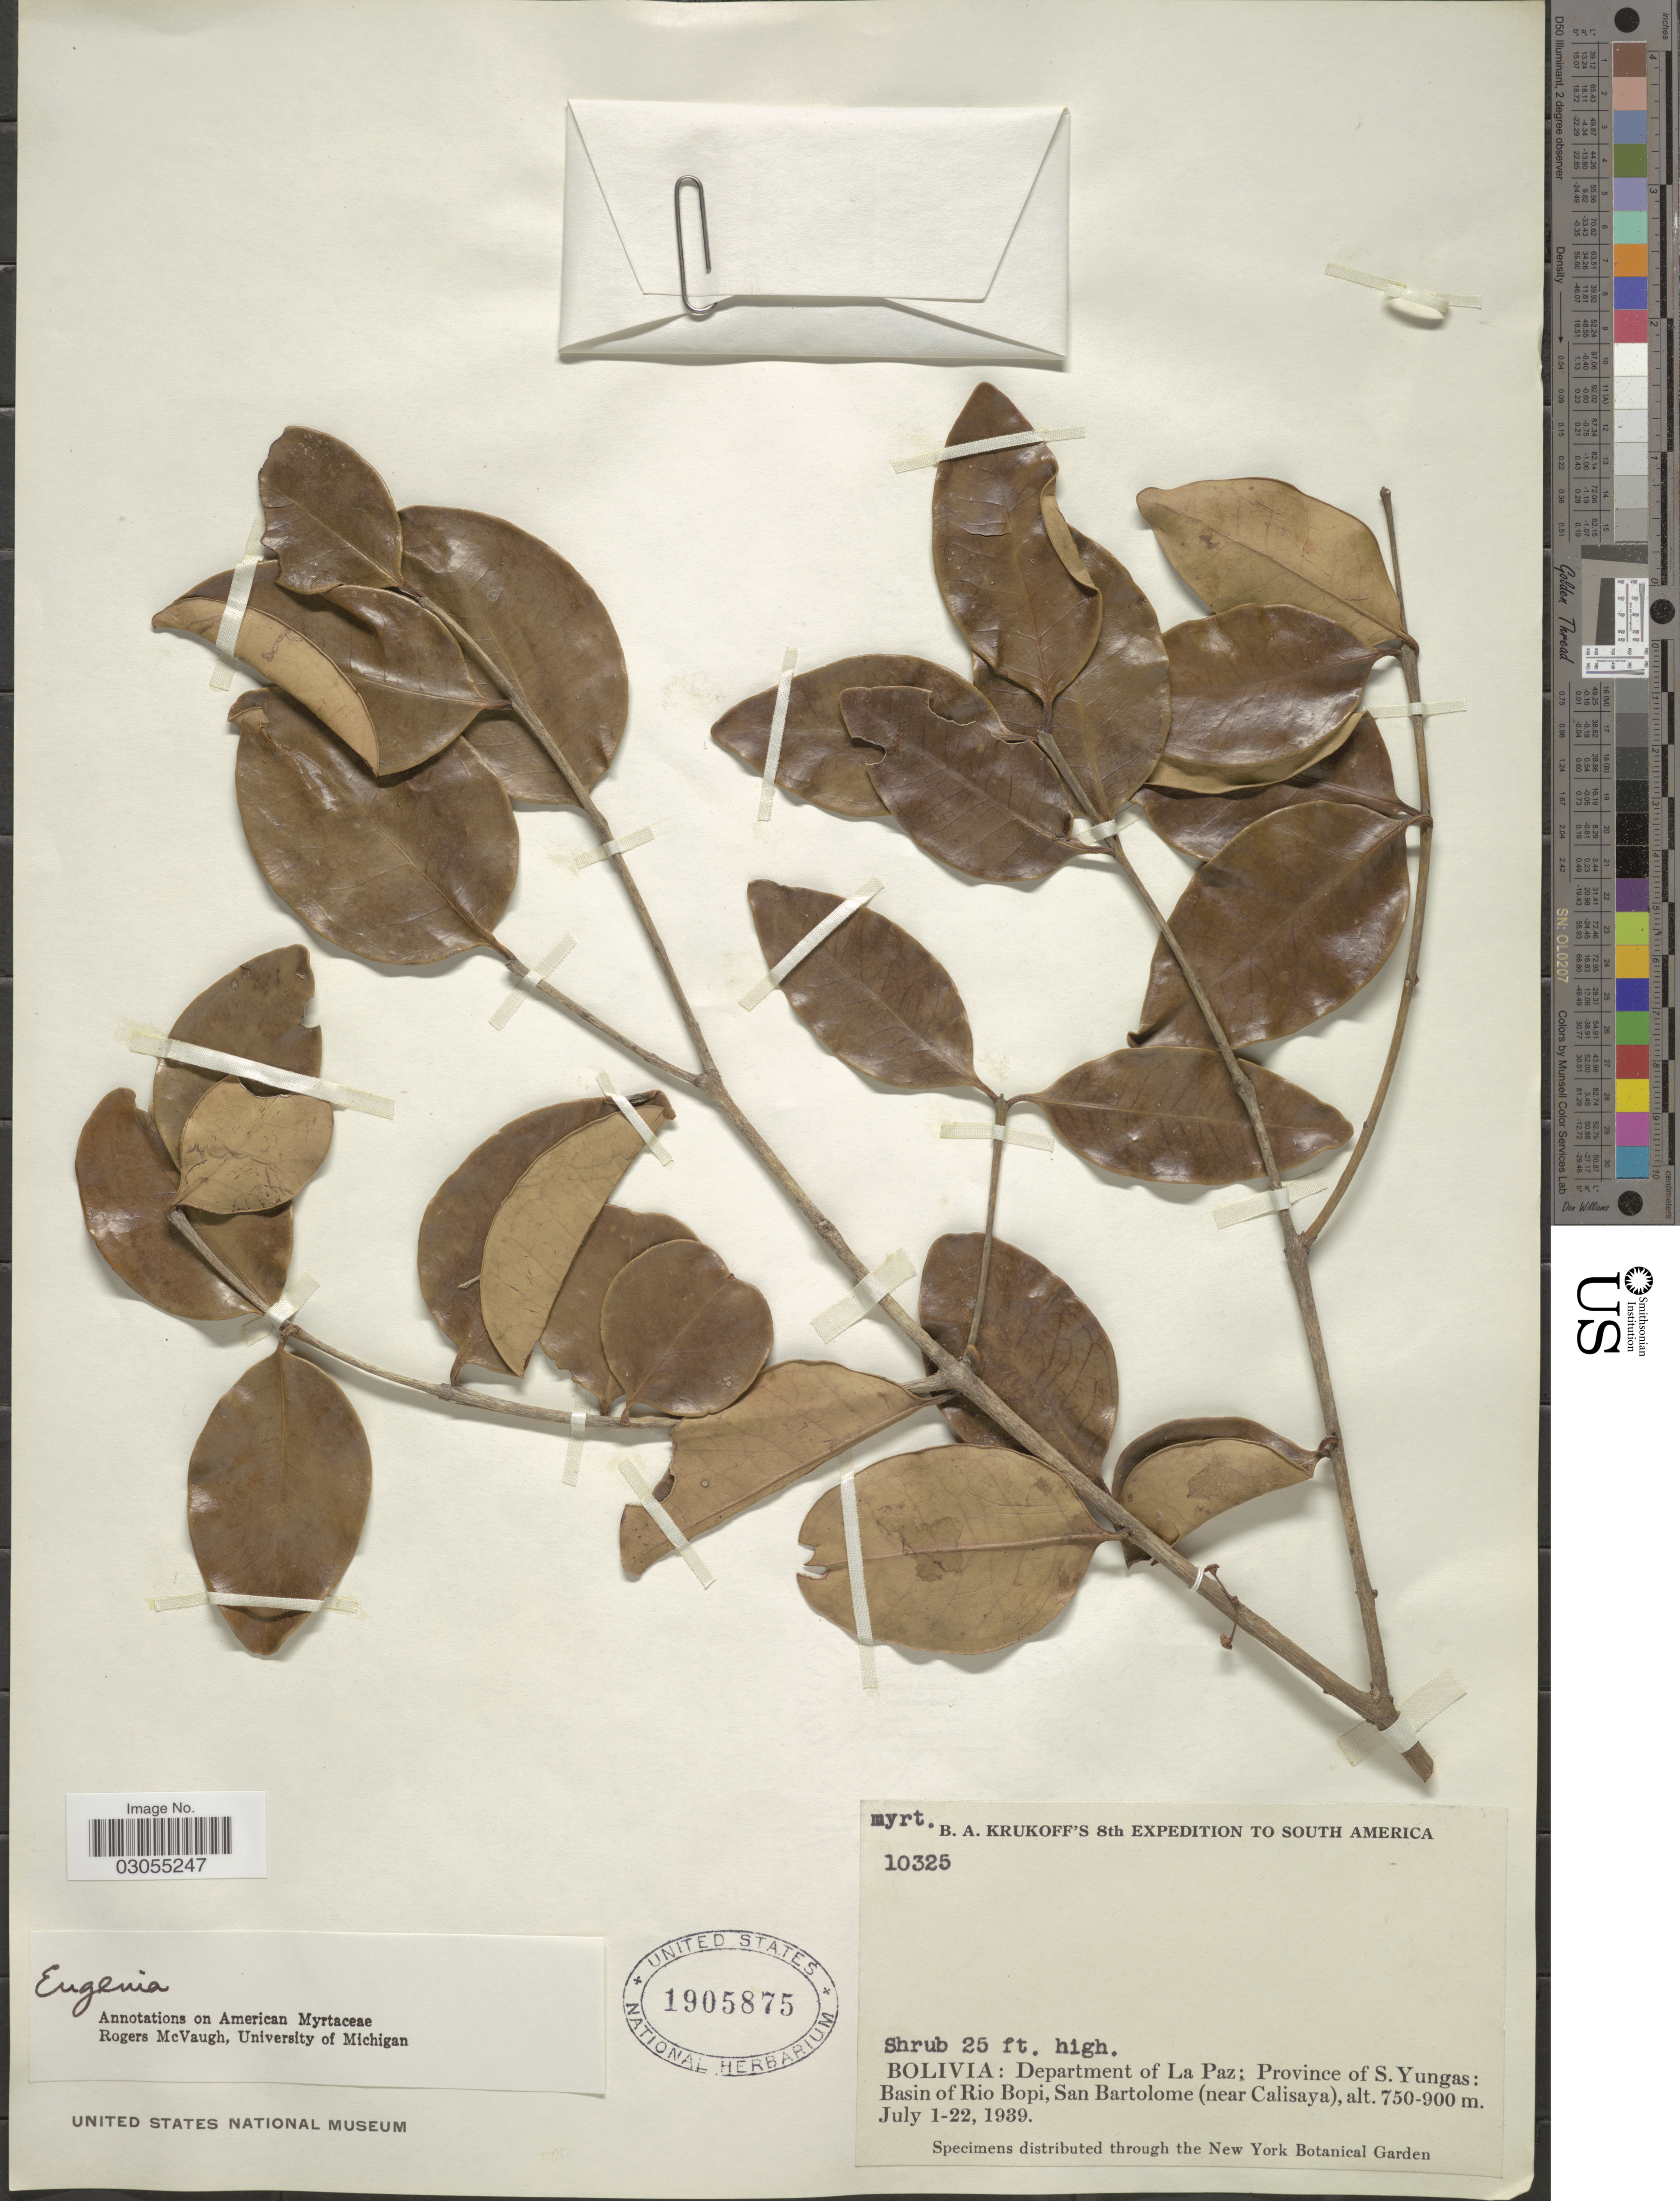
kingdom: Plantae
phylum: Tracheophyta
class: Magnoliopsida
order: Myrtales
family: Myrtaceae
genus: Eugenia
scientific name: Eugenia sp.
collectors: B. A. Krukoff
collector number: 10325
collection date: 1939-07-01/1939-07-22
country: Bolivia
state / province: La Paz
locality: Department of La Paz: Province of S. Yungas: Basin of Rio Bopi, San Bartolome (near Calisaya).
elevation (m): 750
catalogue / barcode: US 1905875